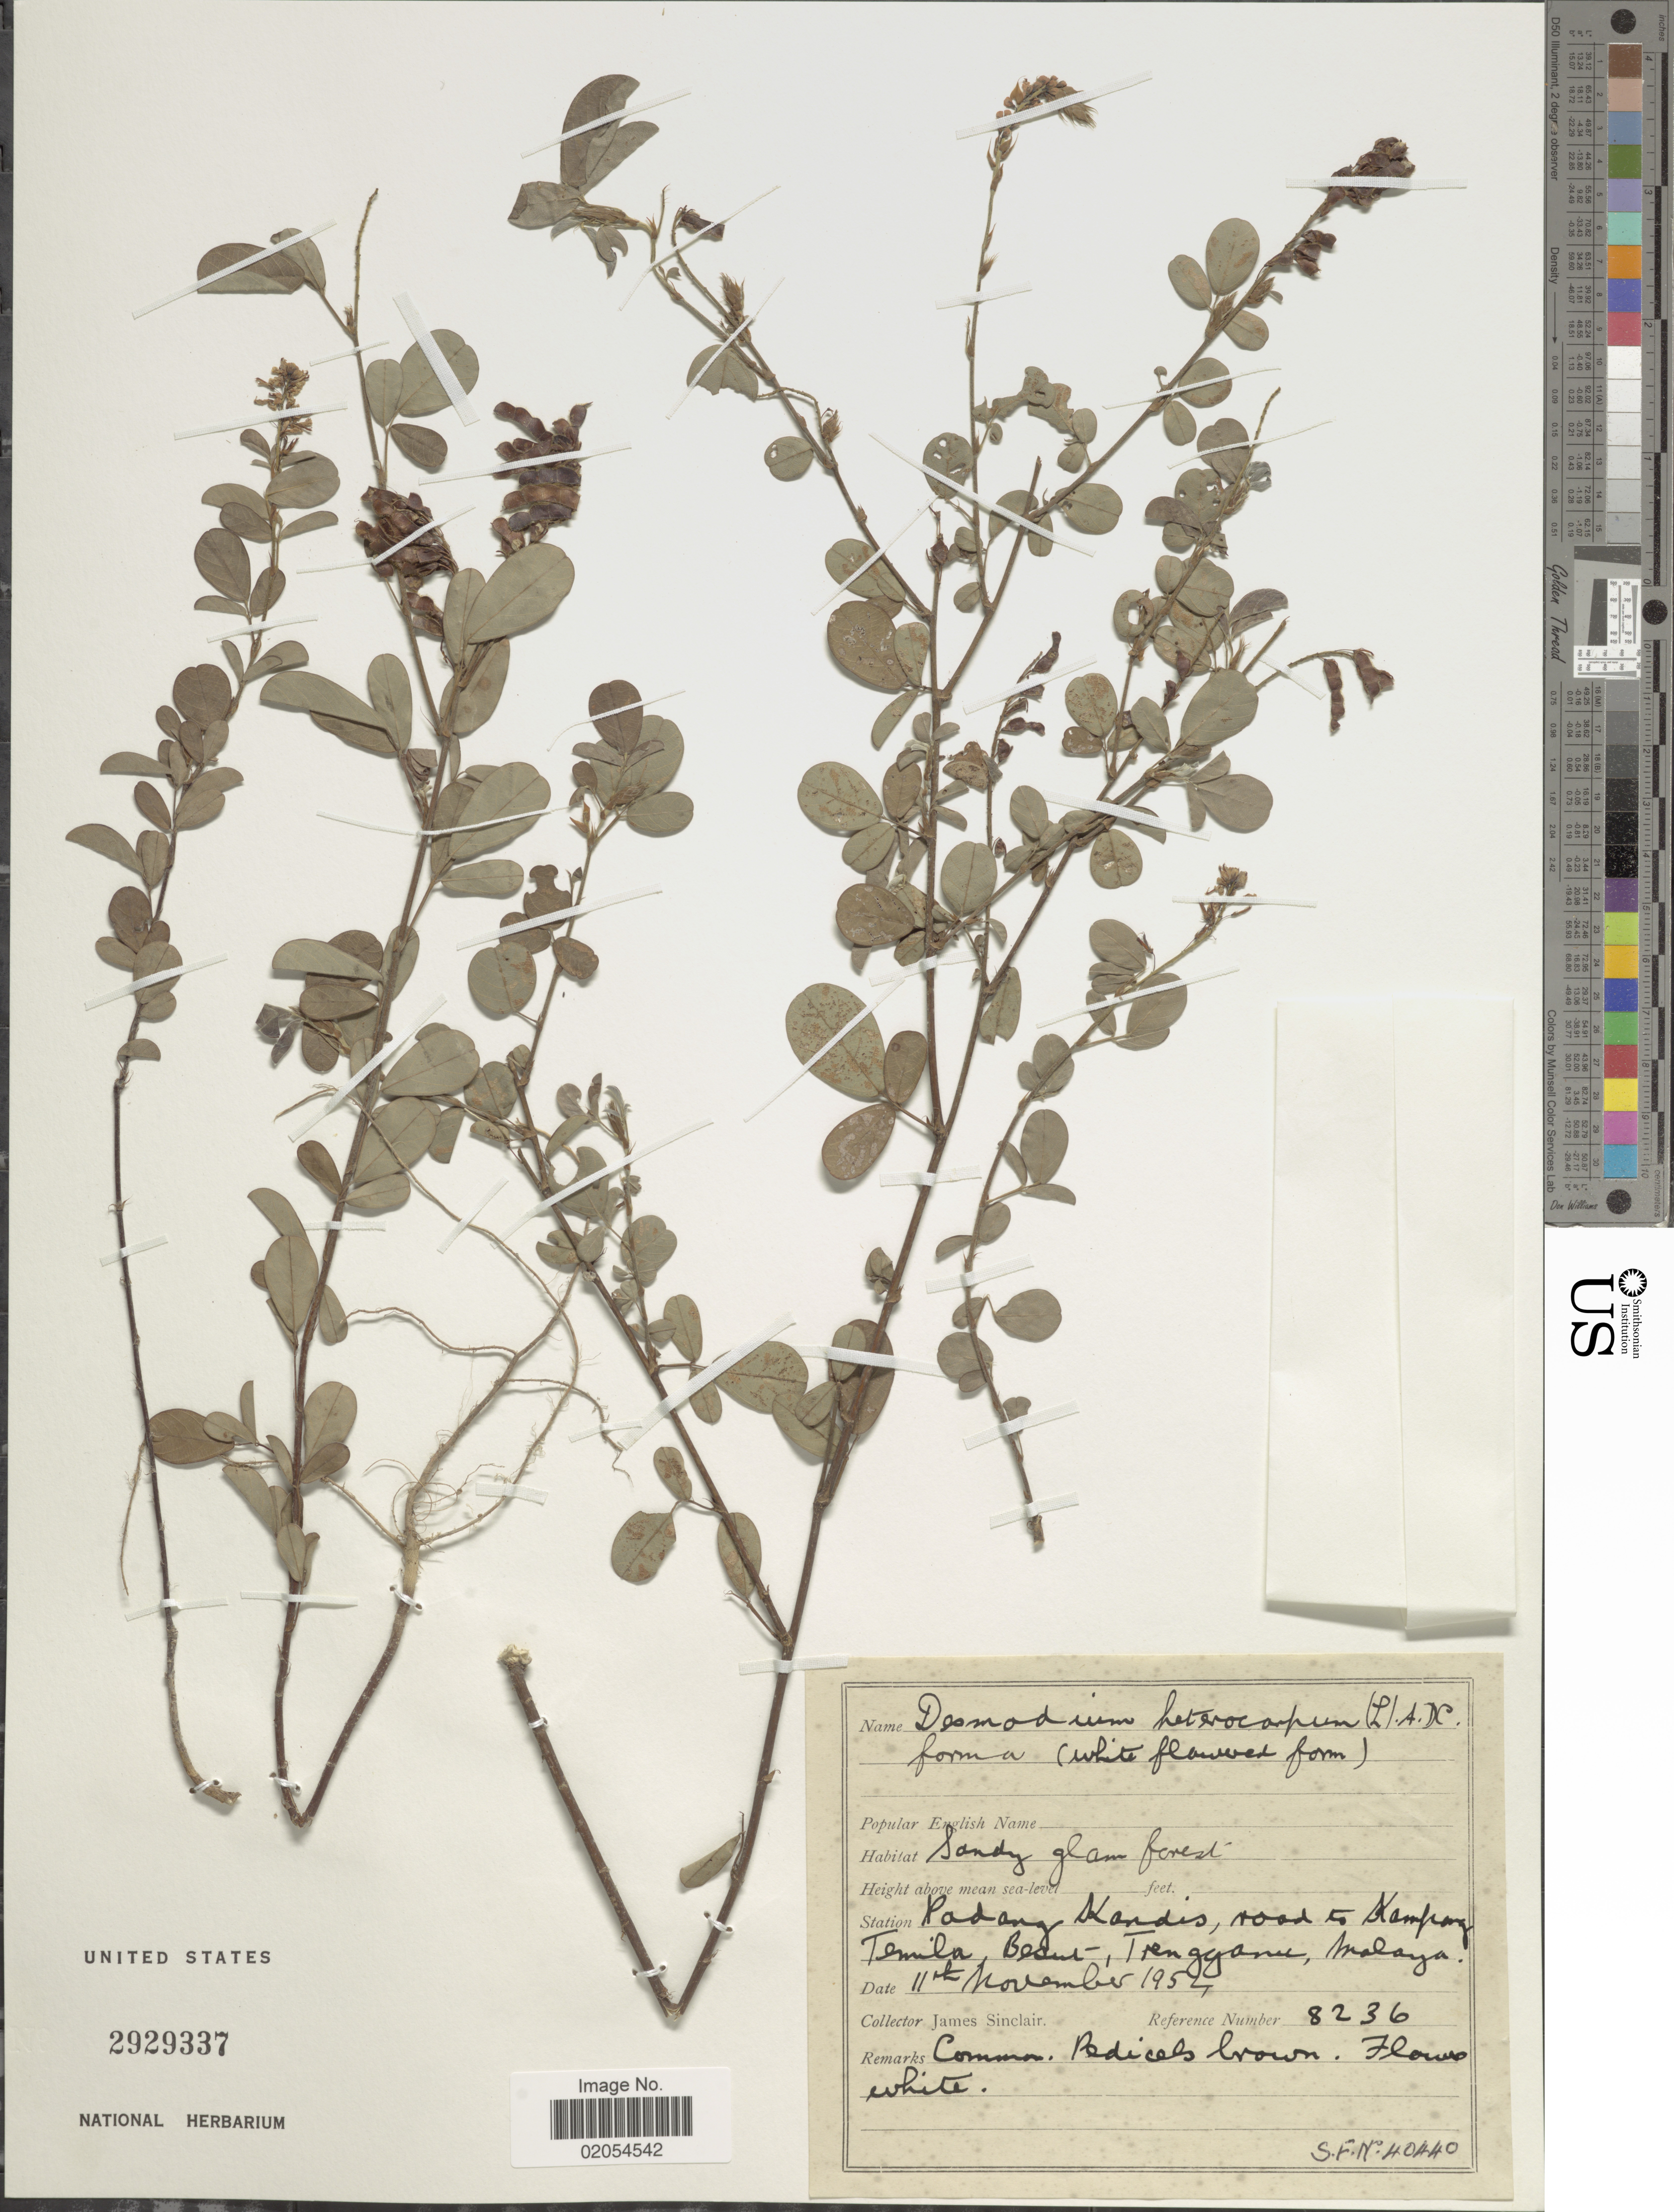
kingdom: Plantae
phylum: Tracheophyta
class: Magnoliopsida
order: Fabales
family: Fabaceae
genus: Grona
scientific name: Grona heterocarpos var. strigosa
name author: (Meeuwen) H. Ohashi & K. Ohashi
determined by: Strong, Mark T., (BOT), Smithsonian Institution - National Museum of Natural History (UNITED STATES)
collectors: J. Sinclair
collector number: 8236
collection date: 1954-11-11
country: Malaysia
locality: Padang Kandis, road to Kampong Temila Besut, Trengganu, Malaya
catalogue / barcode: US 2929337